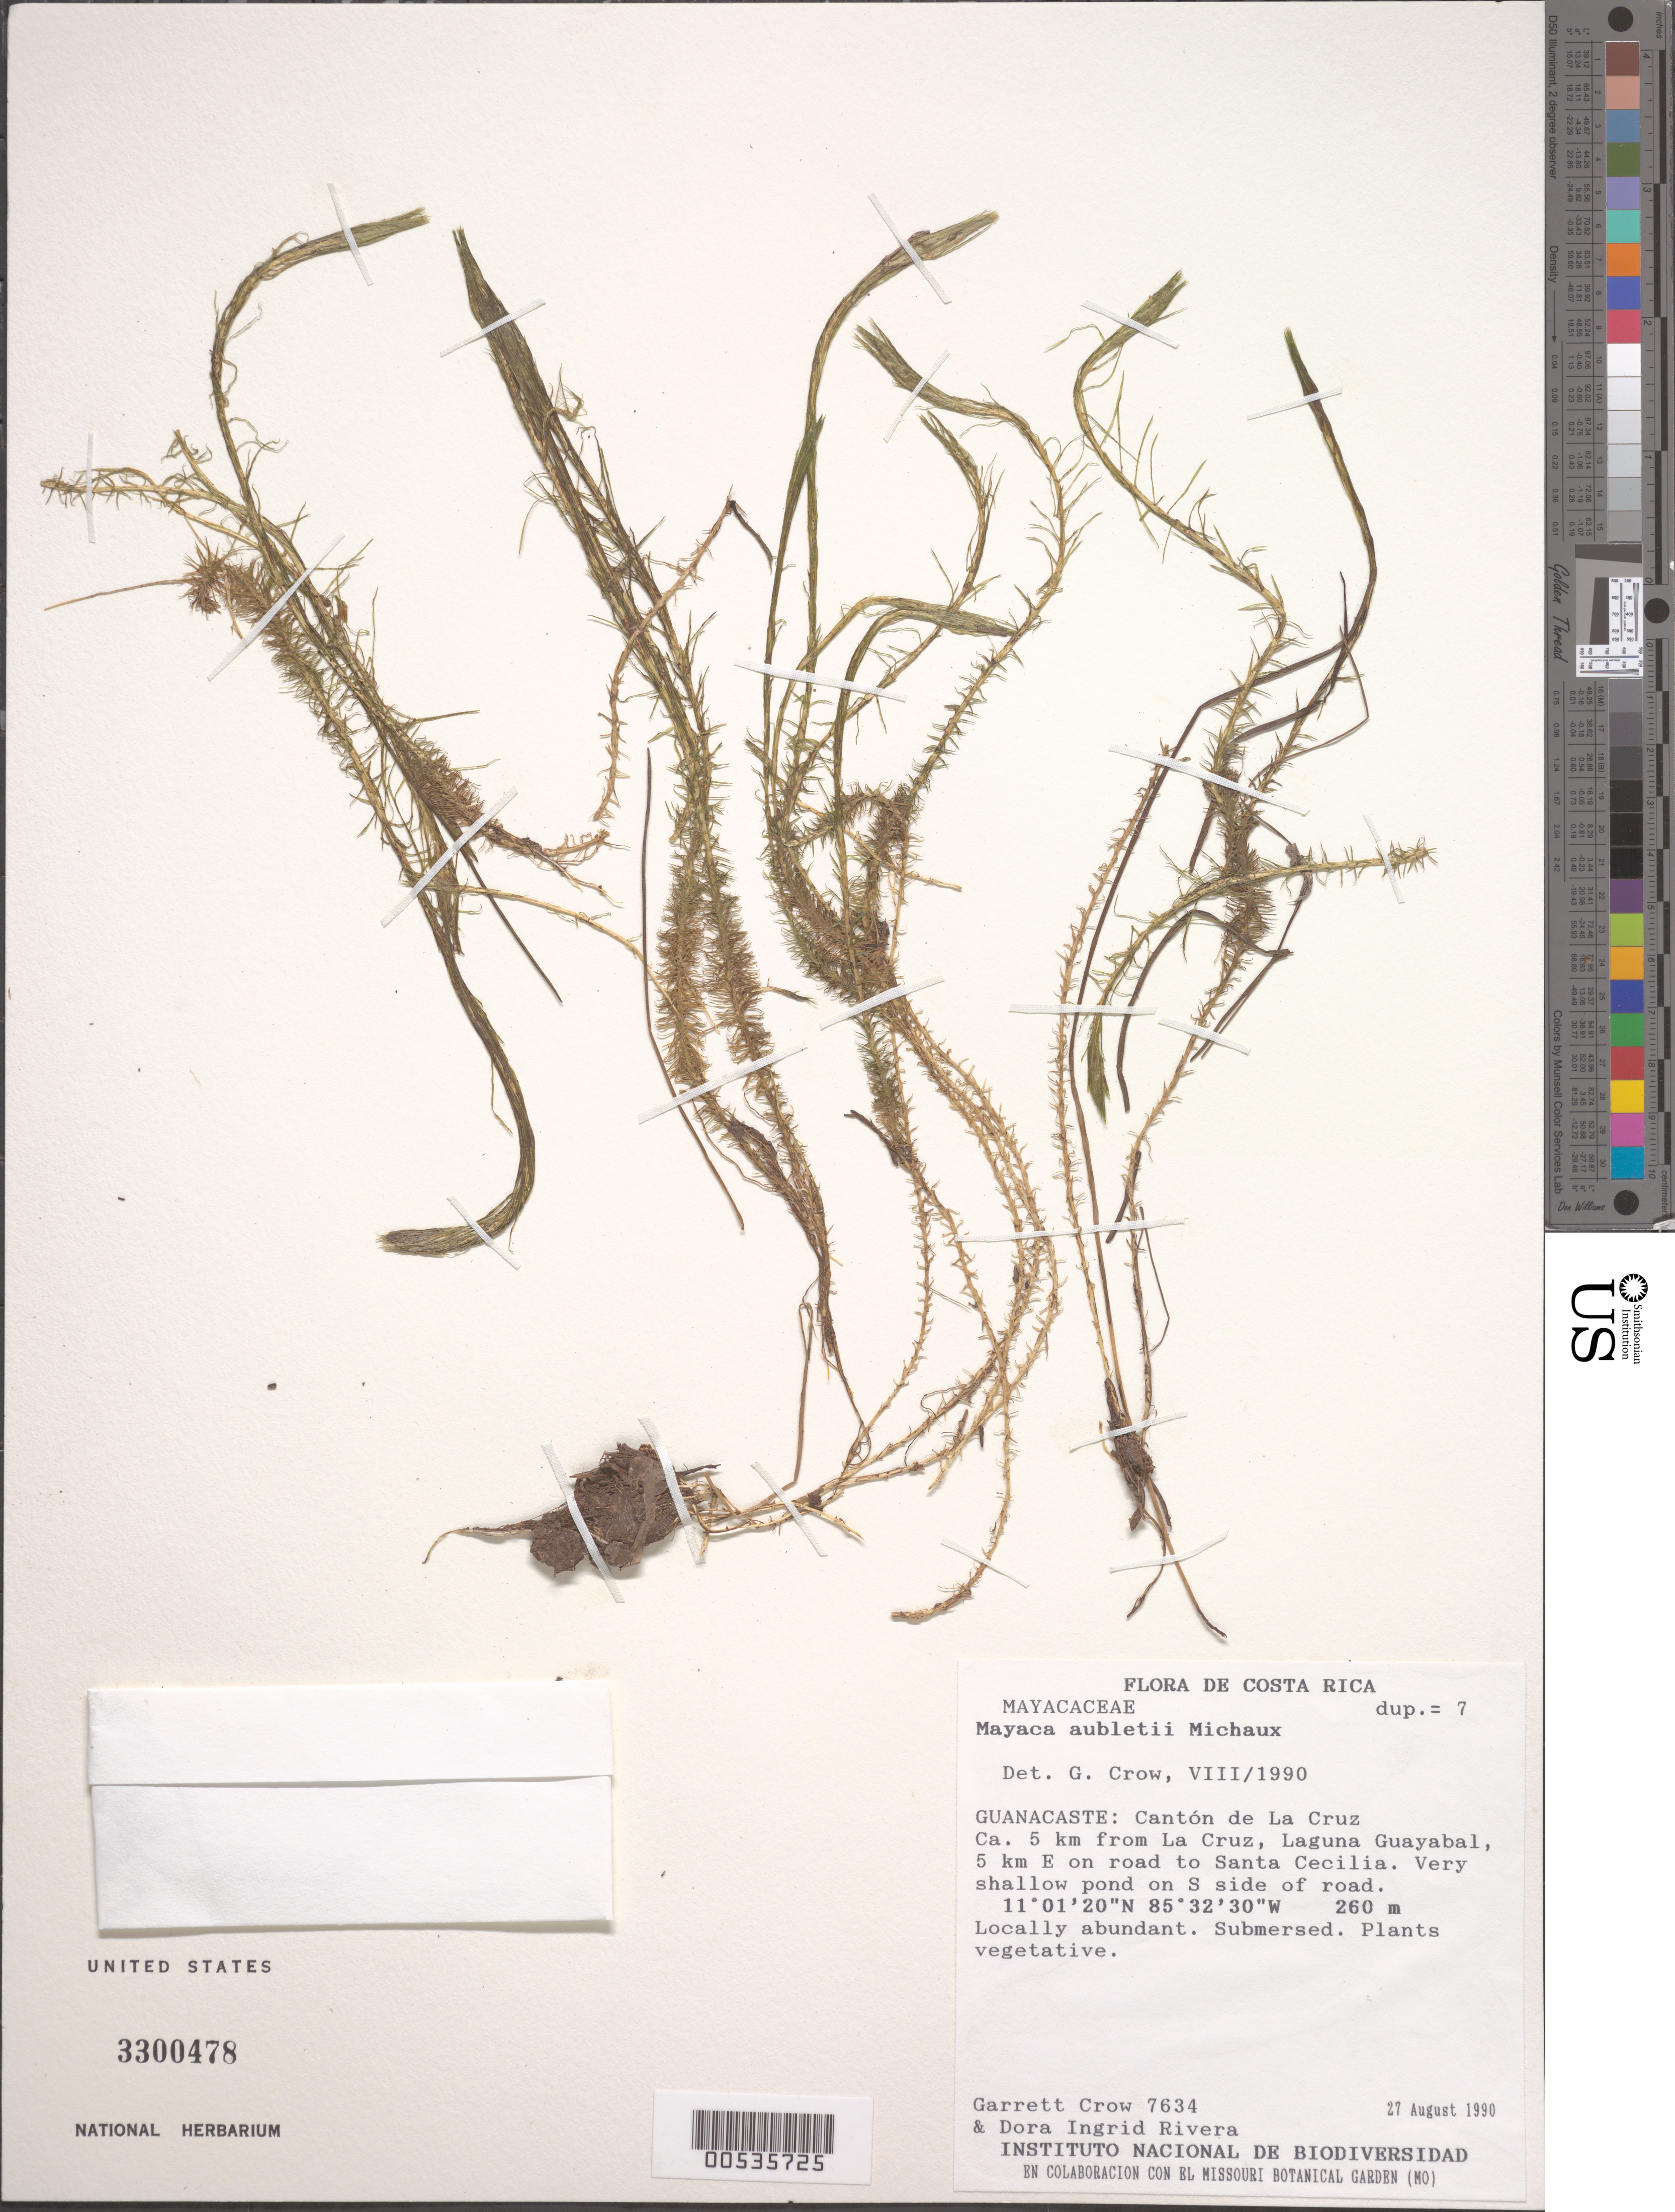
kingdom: Plantae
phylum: Tracheophyta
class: Liliopsida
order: Poales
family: Mayacaceae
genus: Mayaca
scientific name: Mayaca fluviatilis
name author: Aubl.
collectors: G. E. Crow & D. I. Rivera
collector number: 7634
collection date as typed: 27 Aug 1990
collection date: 1990-08-27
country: Costa Rica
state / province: Guanacaste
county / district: La Cruz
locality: Canton de la cruz, from la curz, laguna guayabal, to santa cecilia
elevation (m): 260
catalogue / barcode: US 3300478